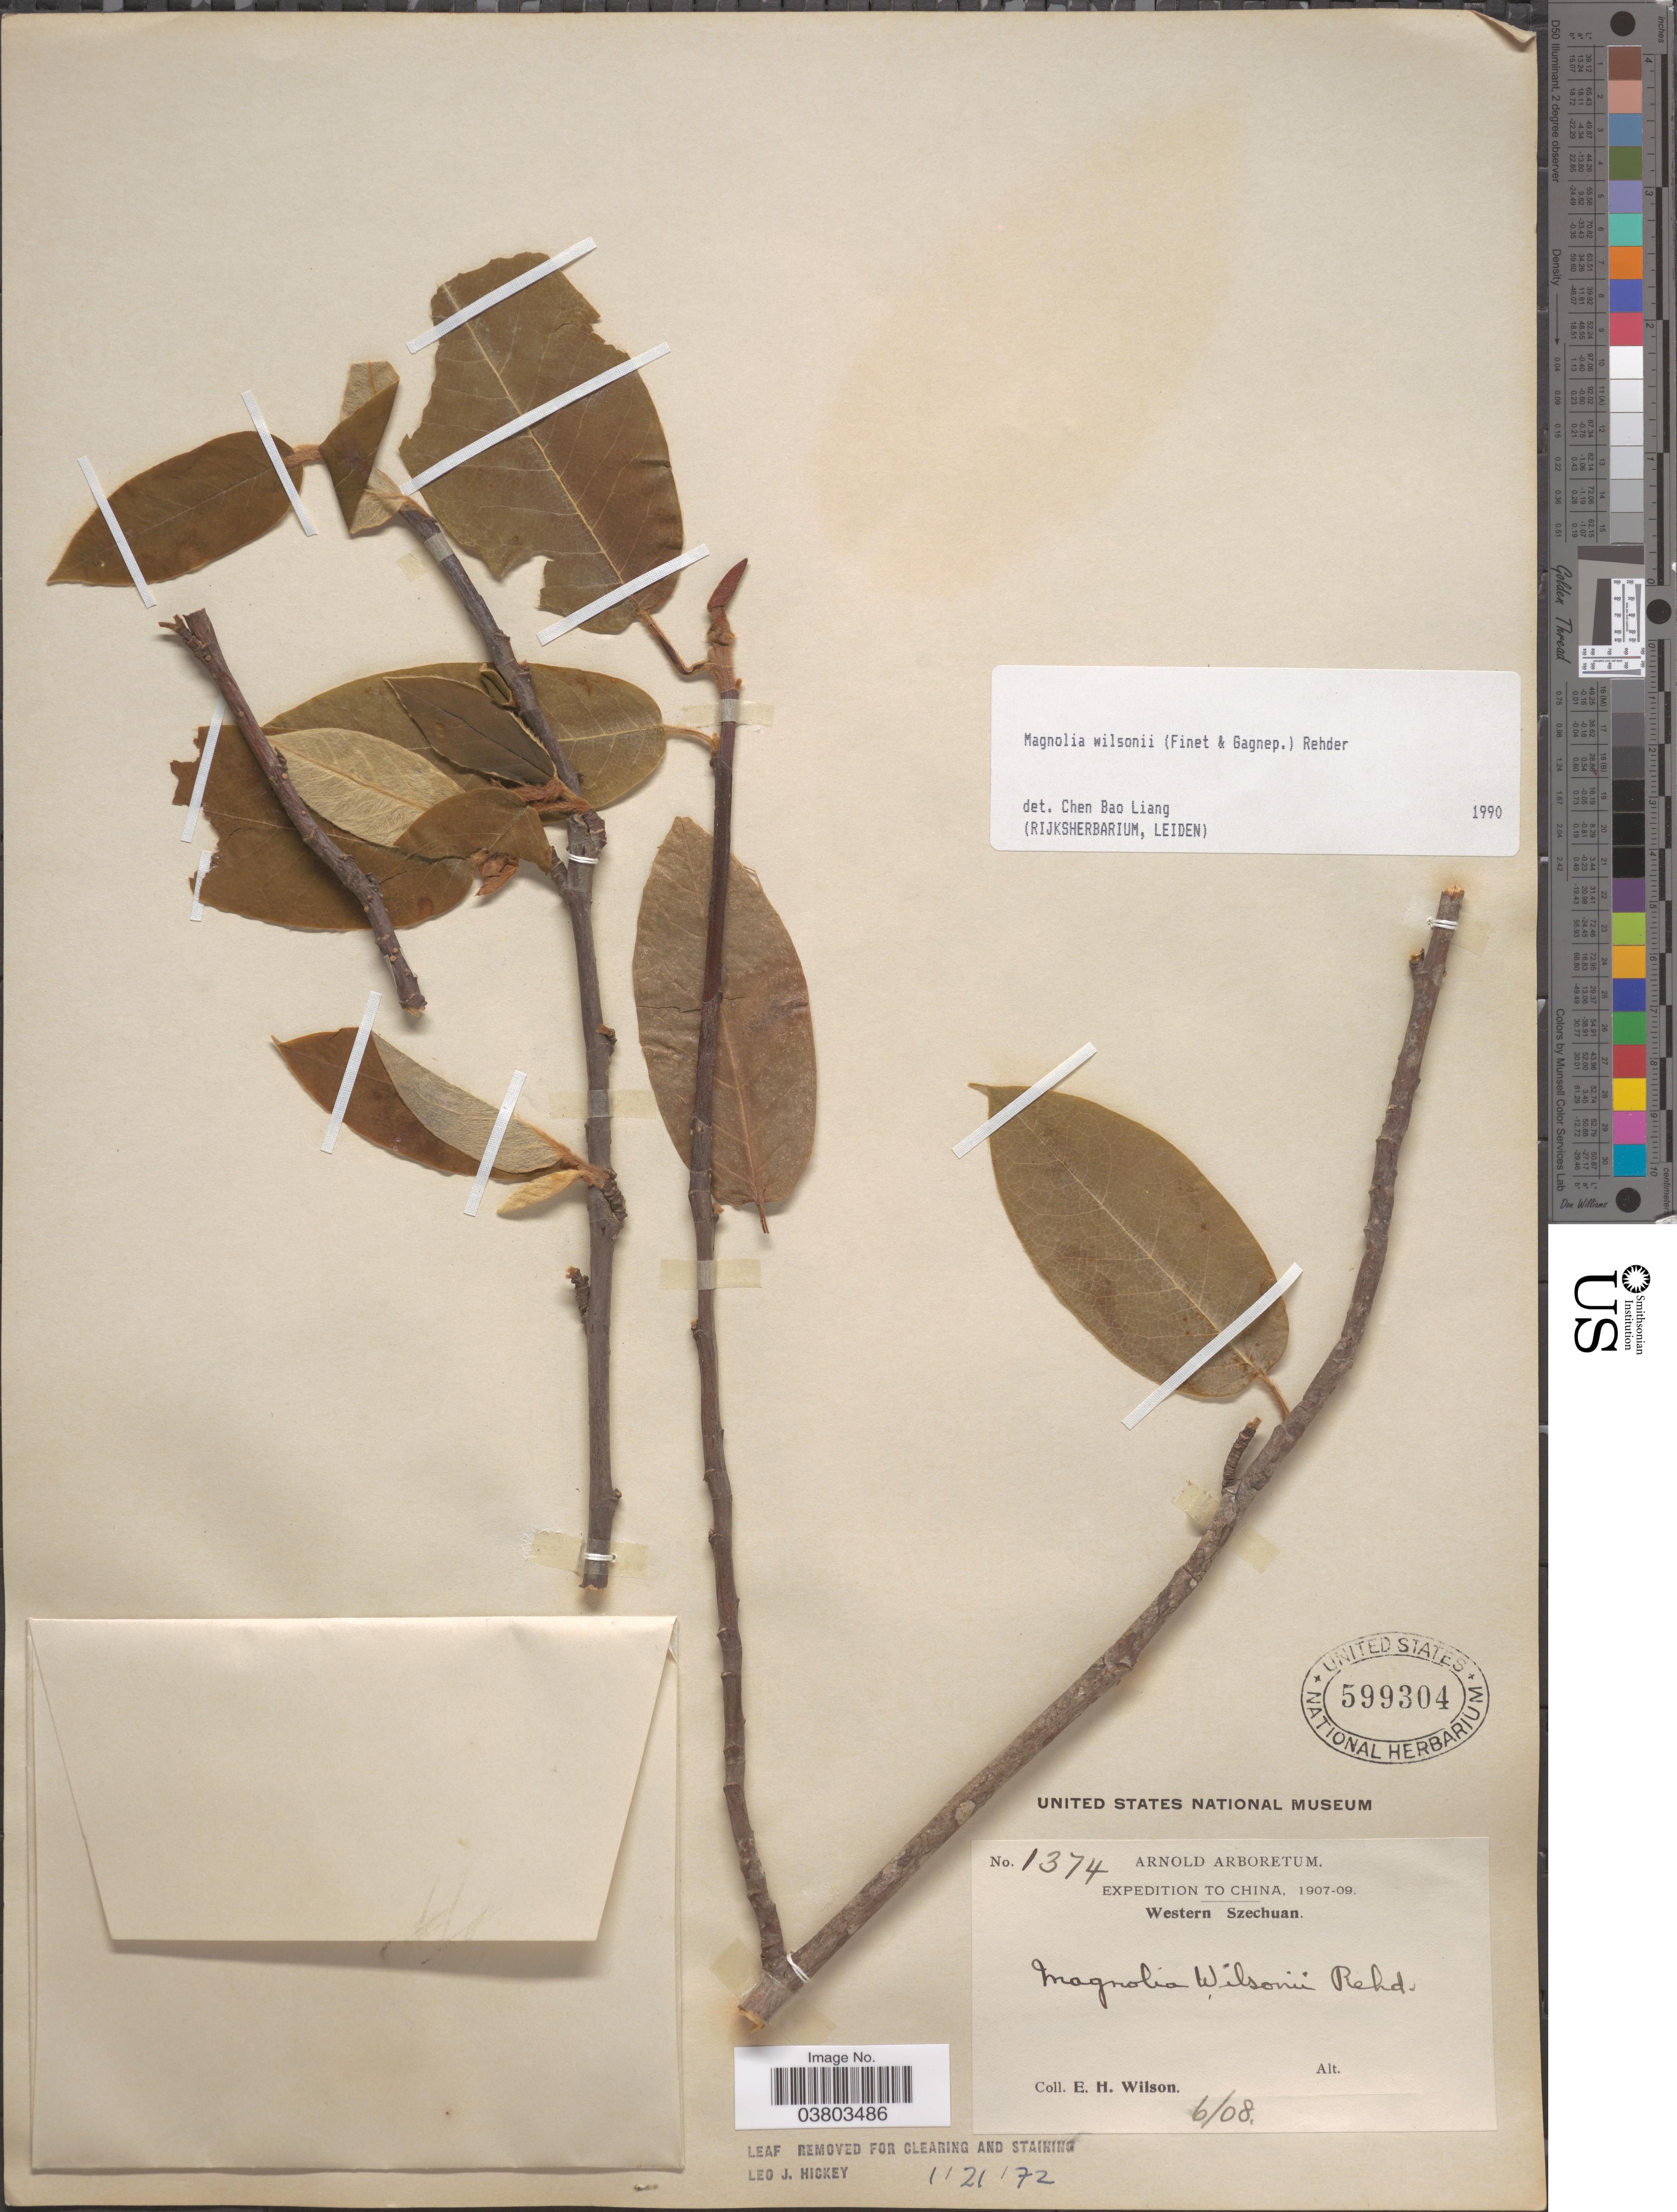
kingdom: Plantae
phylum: Tracheophyta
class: Magnoliopsida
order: Magnoliales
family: Magnoliaceae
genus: Magnolia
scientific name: Magnolia wilsonii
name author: (Finet & Gagnep.) Rehder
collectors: E. Wilson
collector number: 1374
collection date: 1908-06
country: China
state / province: Sichuan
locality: Western Szechuan.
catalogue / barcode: US 599304